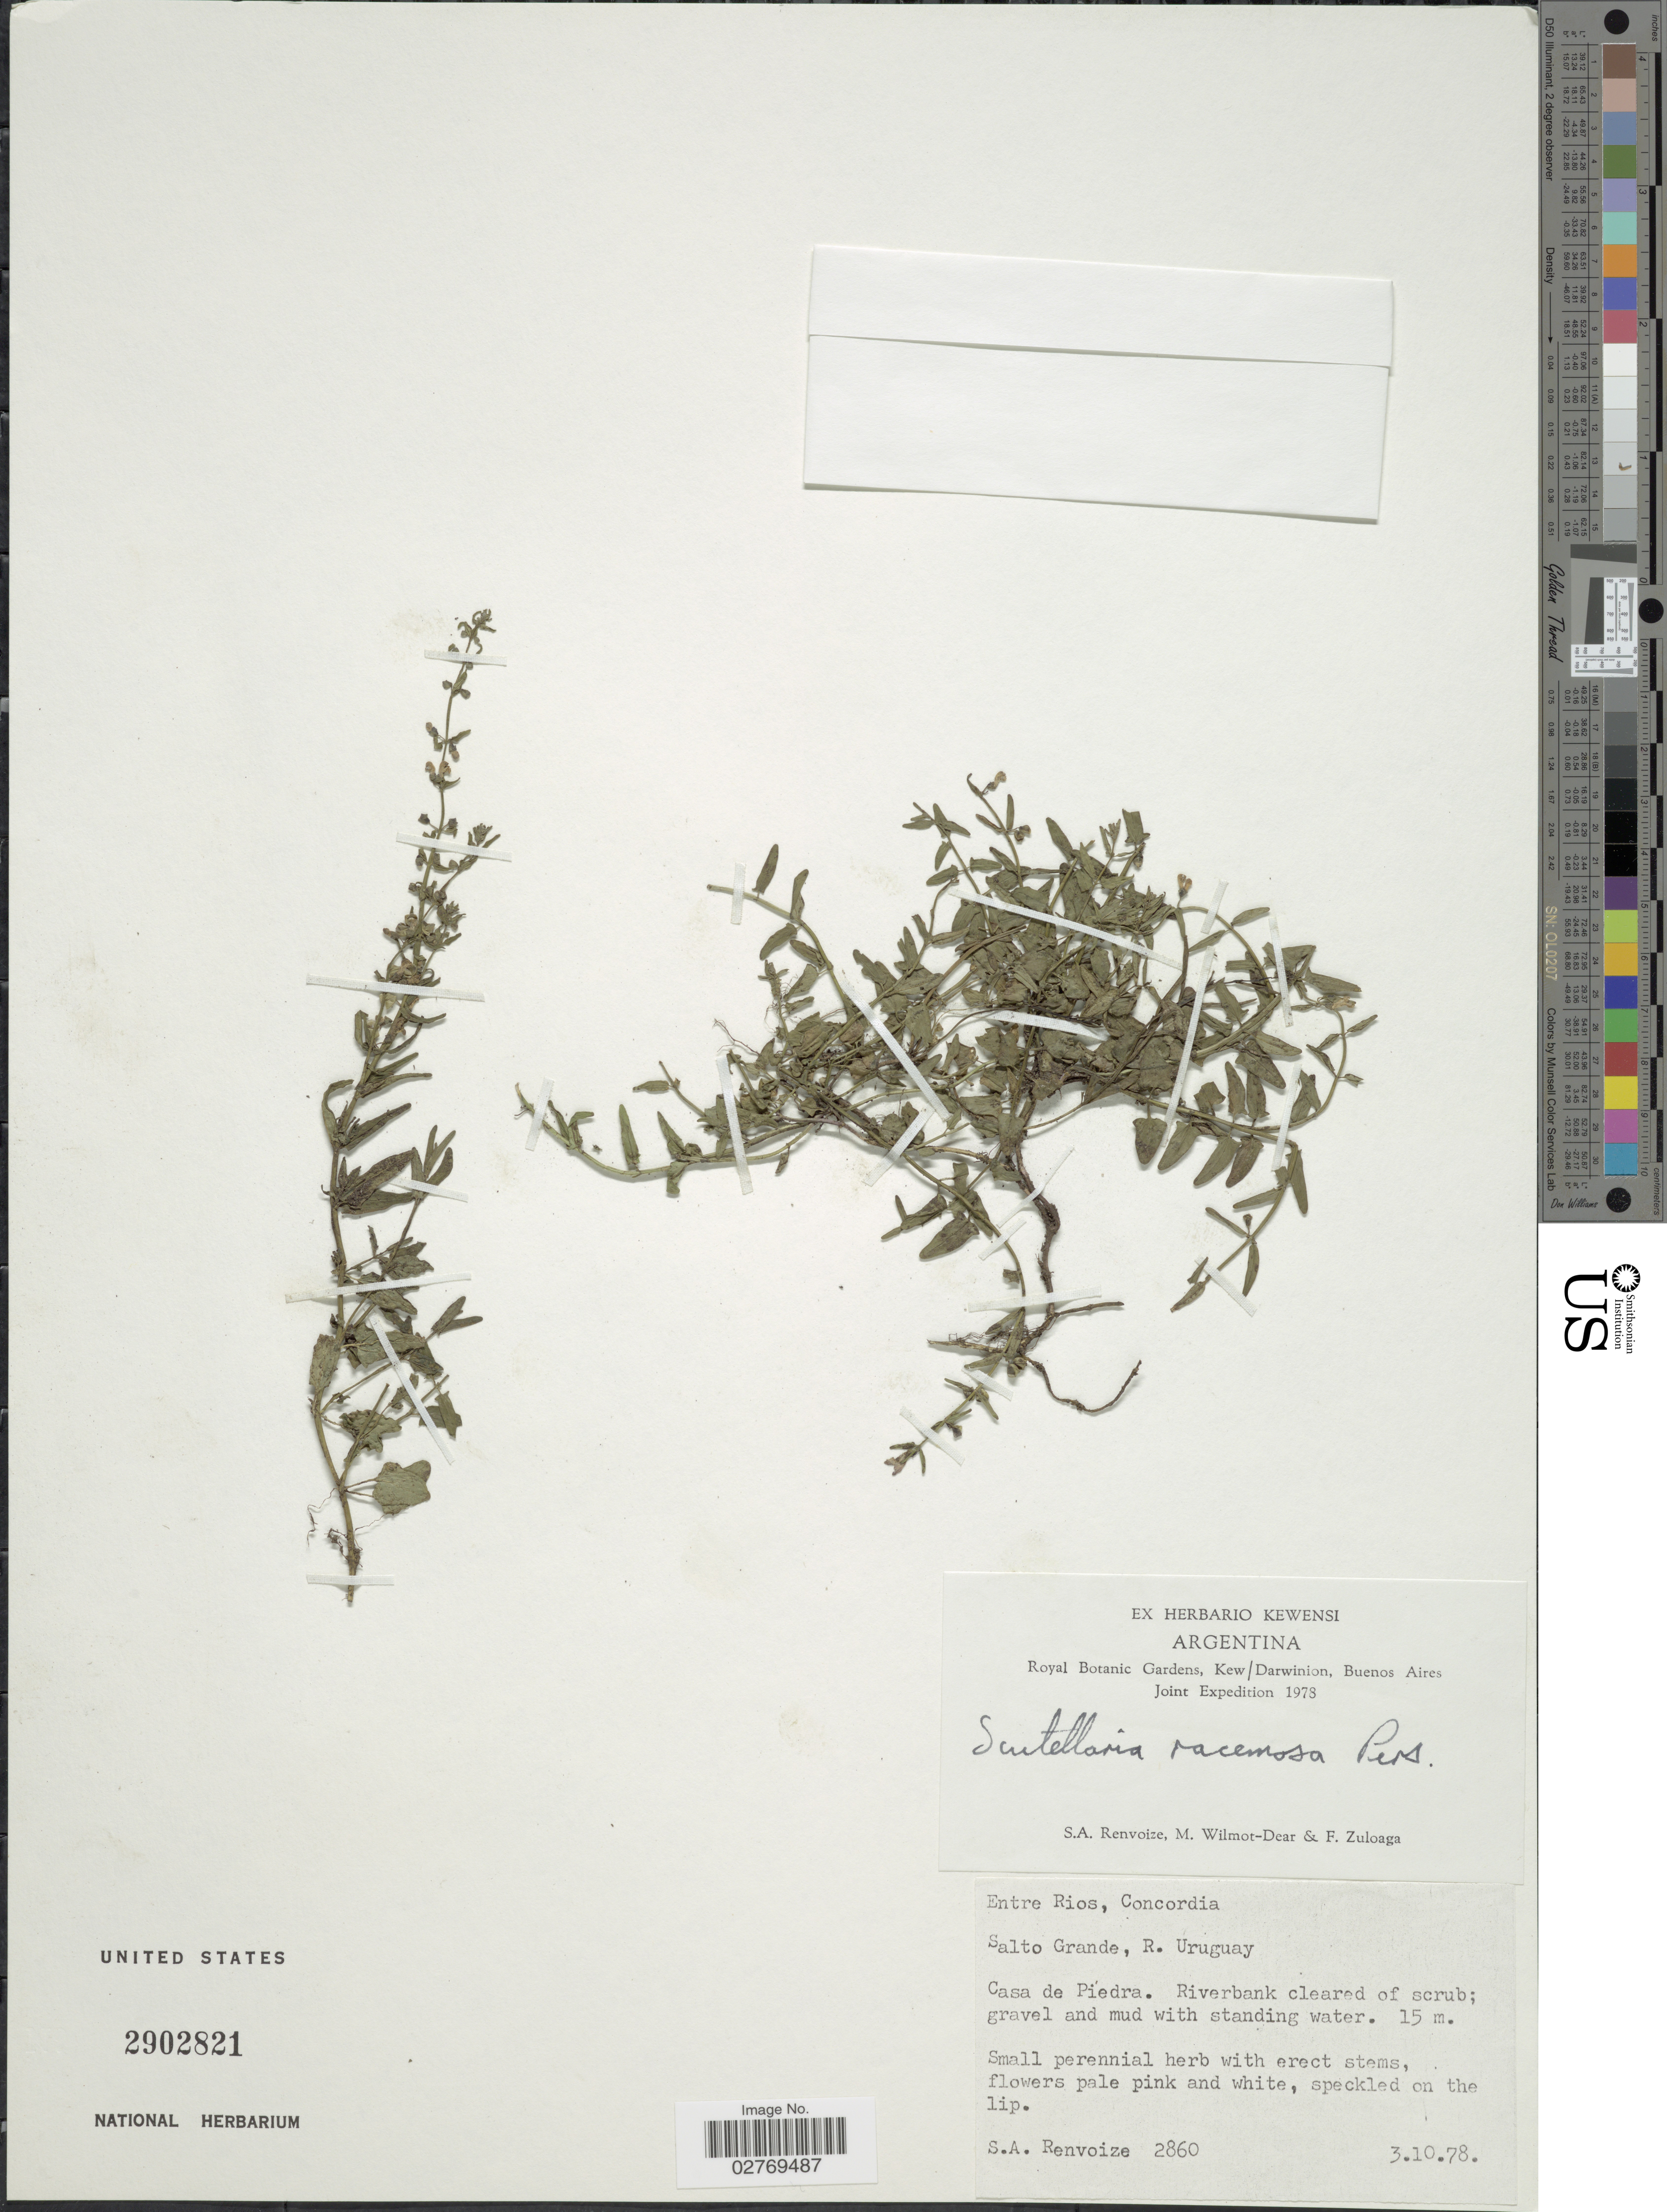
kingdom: Plantae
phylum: Tracheophyta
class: Magnoliopsida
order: Lamiales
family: Lamiaceae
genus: Scutellaria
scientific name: Scutellaria racemosa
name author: Pers.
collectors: S. A. Renvoize, M. Wilmot-Dear & F. Zuloaga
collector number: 2860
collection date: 1978-10-03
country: Argentina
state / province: Entre Rios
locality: Concordia. Salto Grande. R. Uruguay. Casa de Piedra.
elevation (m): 15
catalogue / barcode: US 2902821